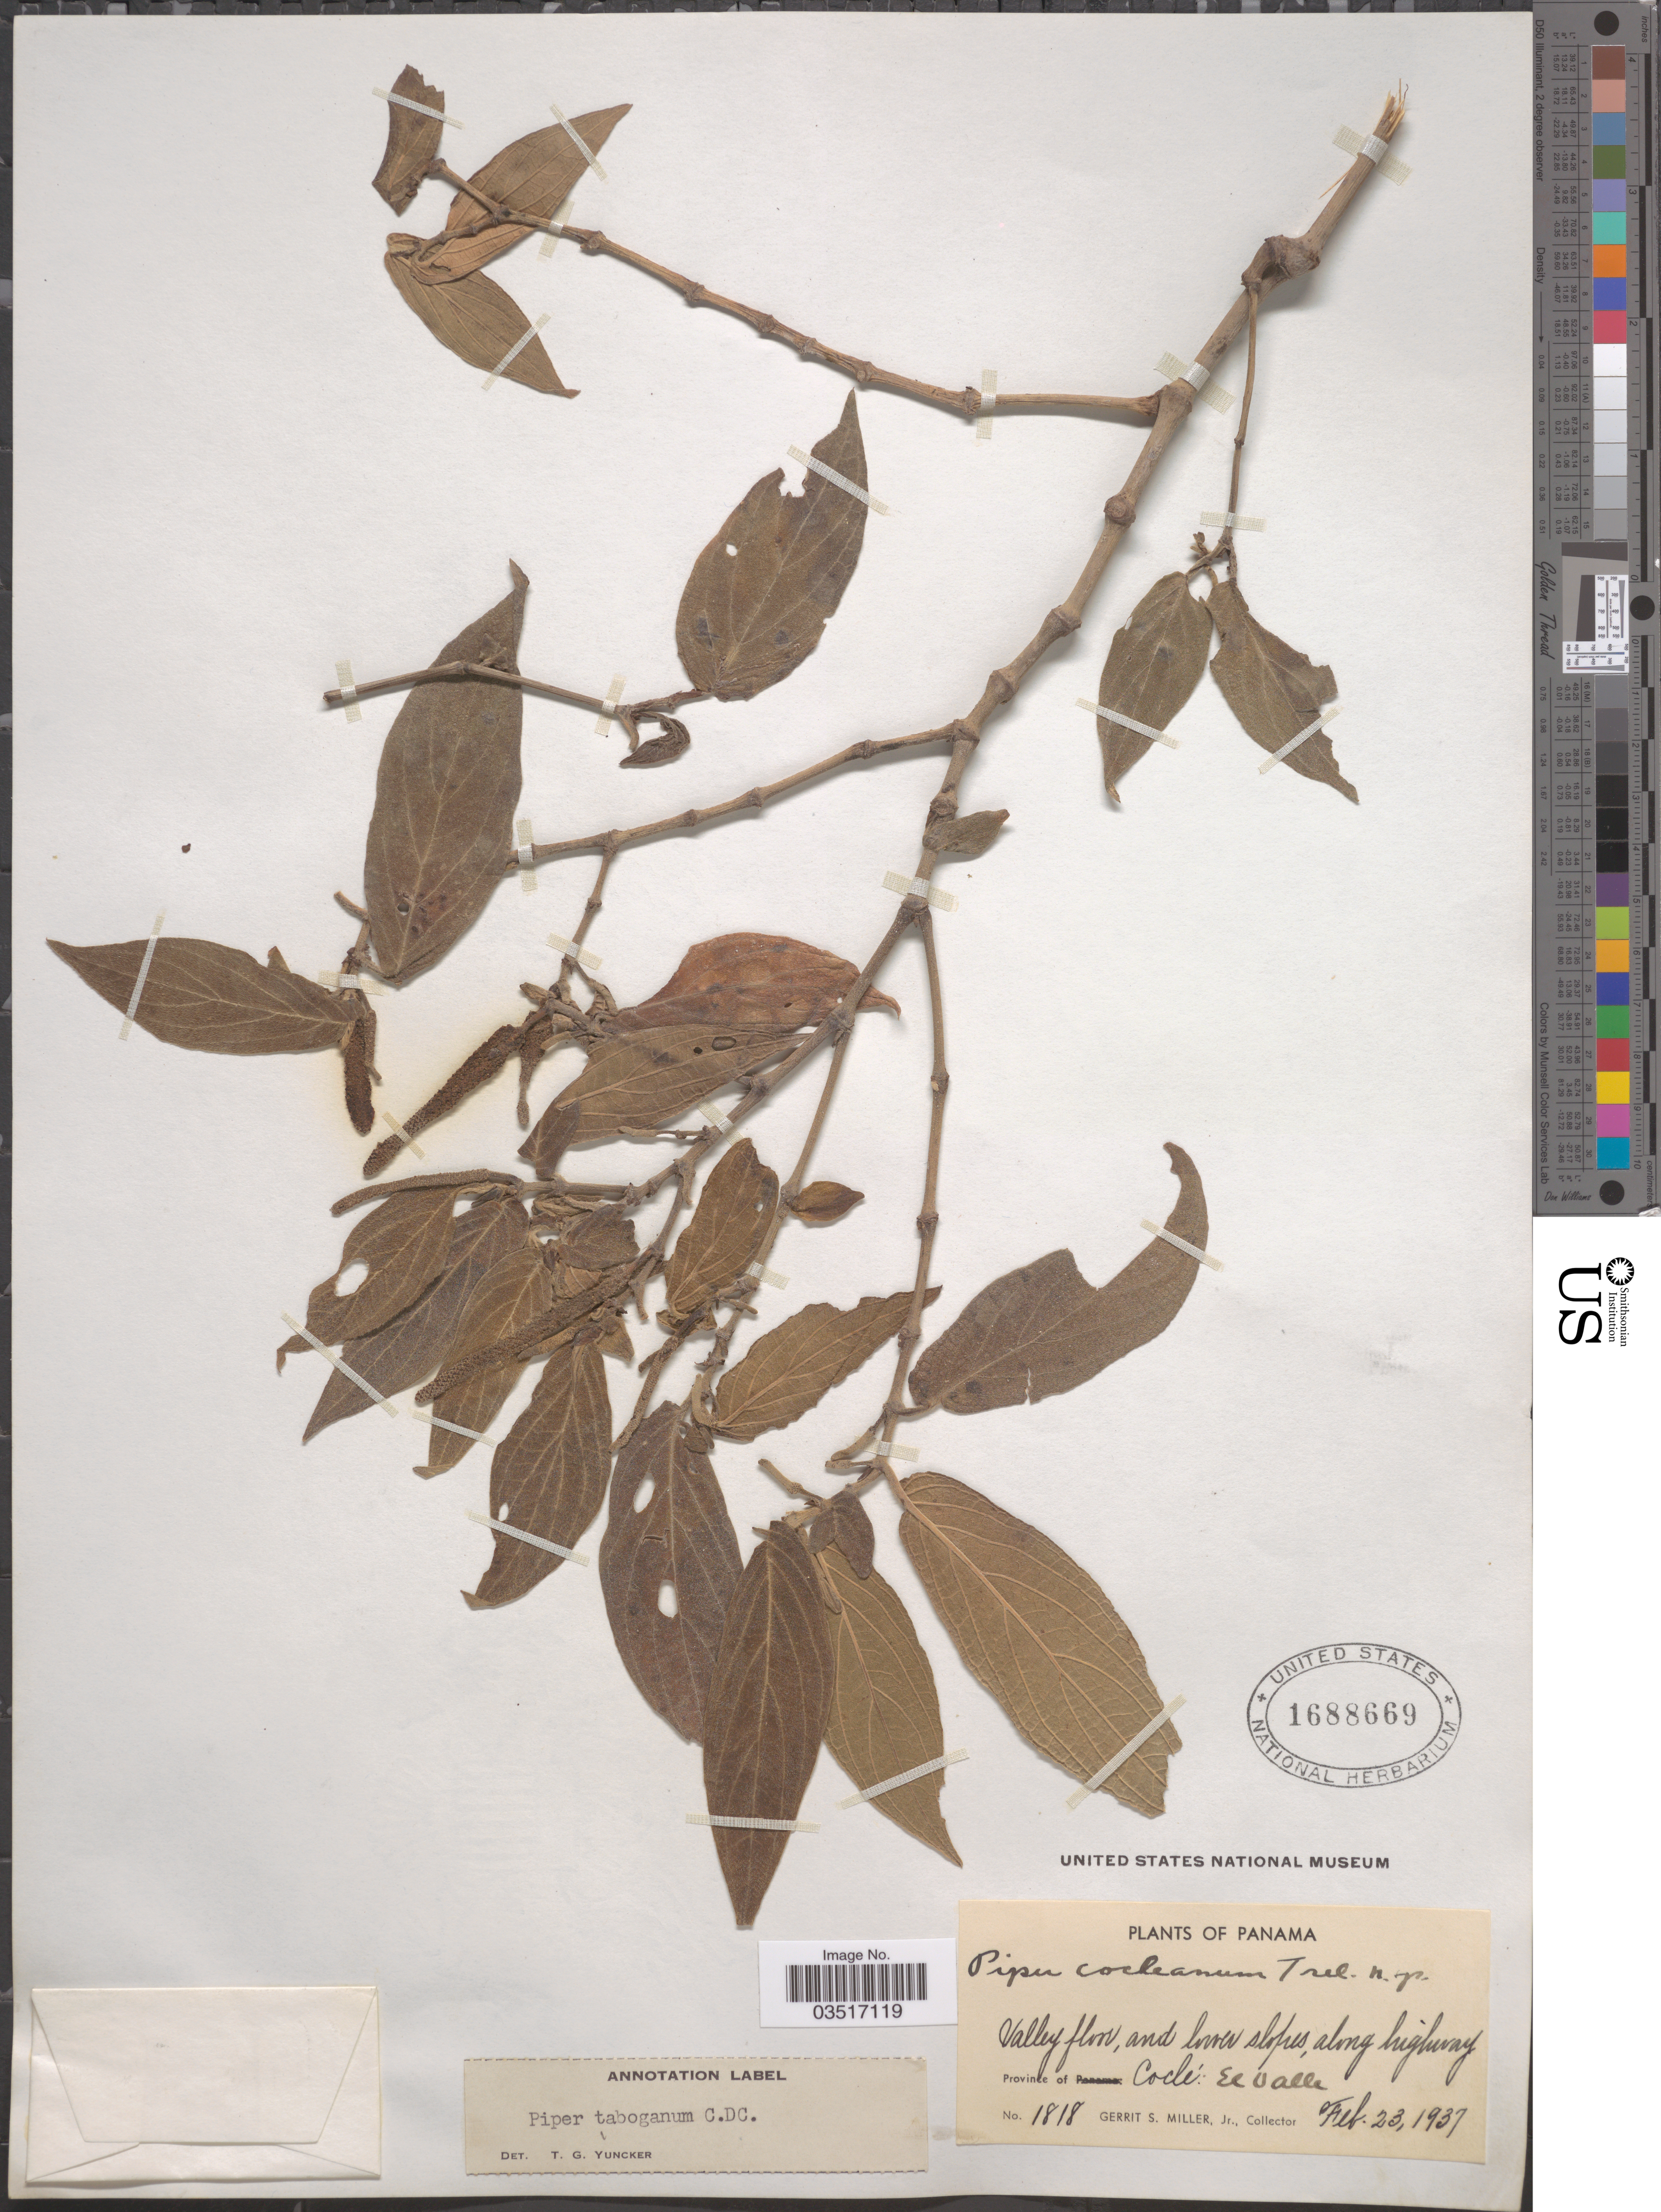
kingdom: Plantae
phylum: Tracheophyta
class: Magnoliopsida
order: Piperales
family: Piperaceae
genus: Piper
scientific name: Piper taboganum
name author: C. DC.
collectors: G. S. Miller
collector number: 1818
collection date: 1937-02-23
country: Panama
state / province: Cocle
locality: Valley floor, and lower slopes, along highway. El Valle.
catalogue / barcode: US 1688669